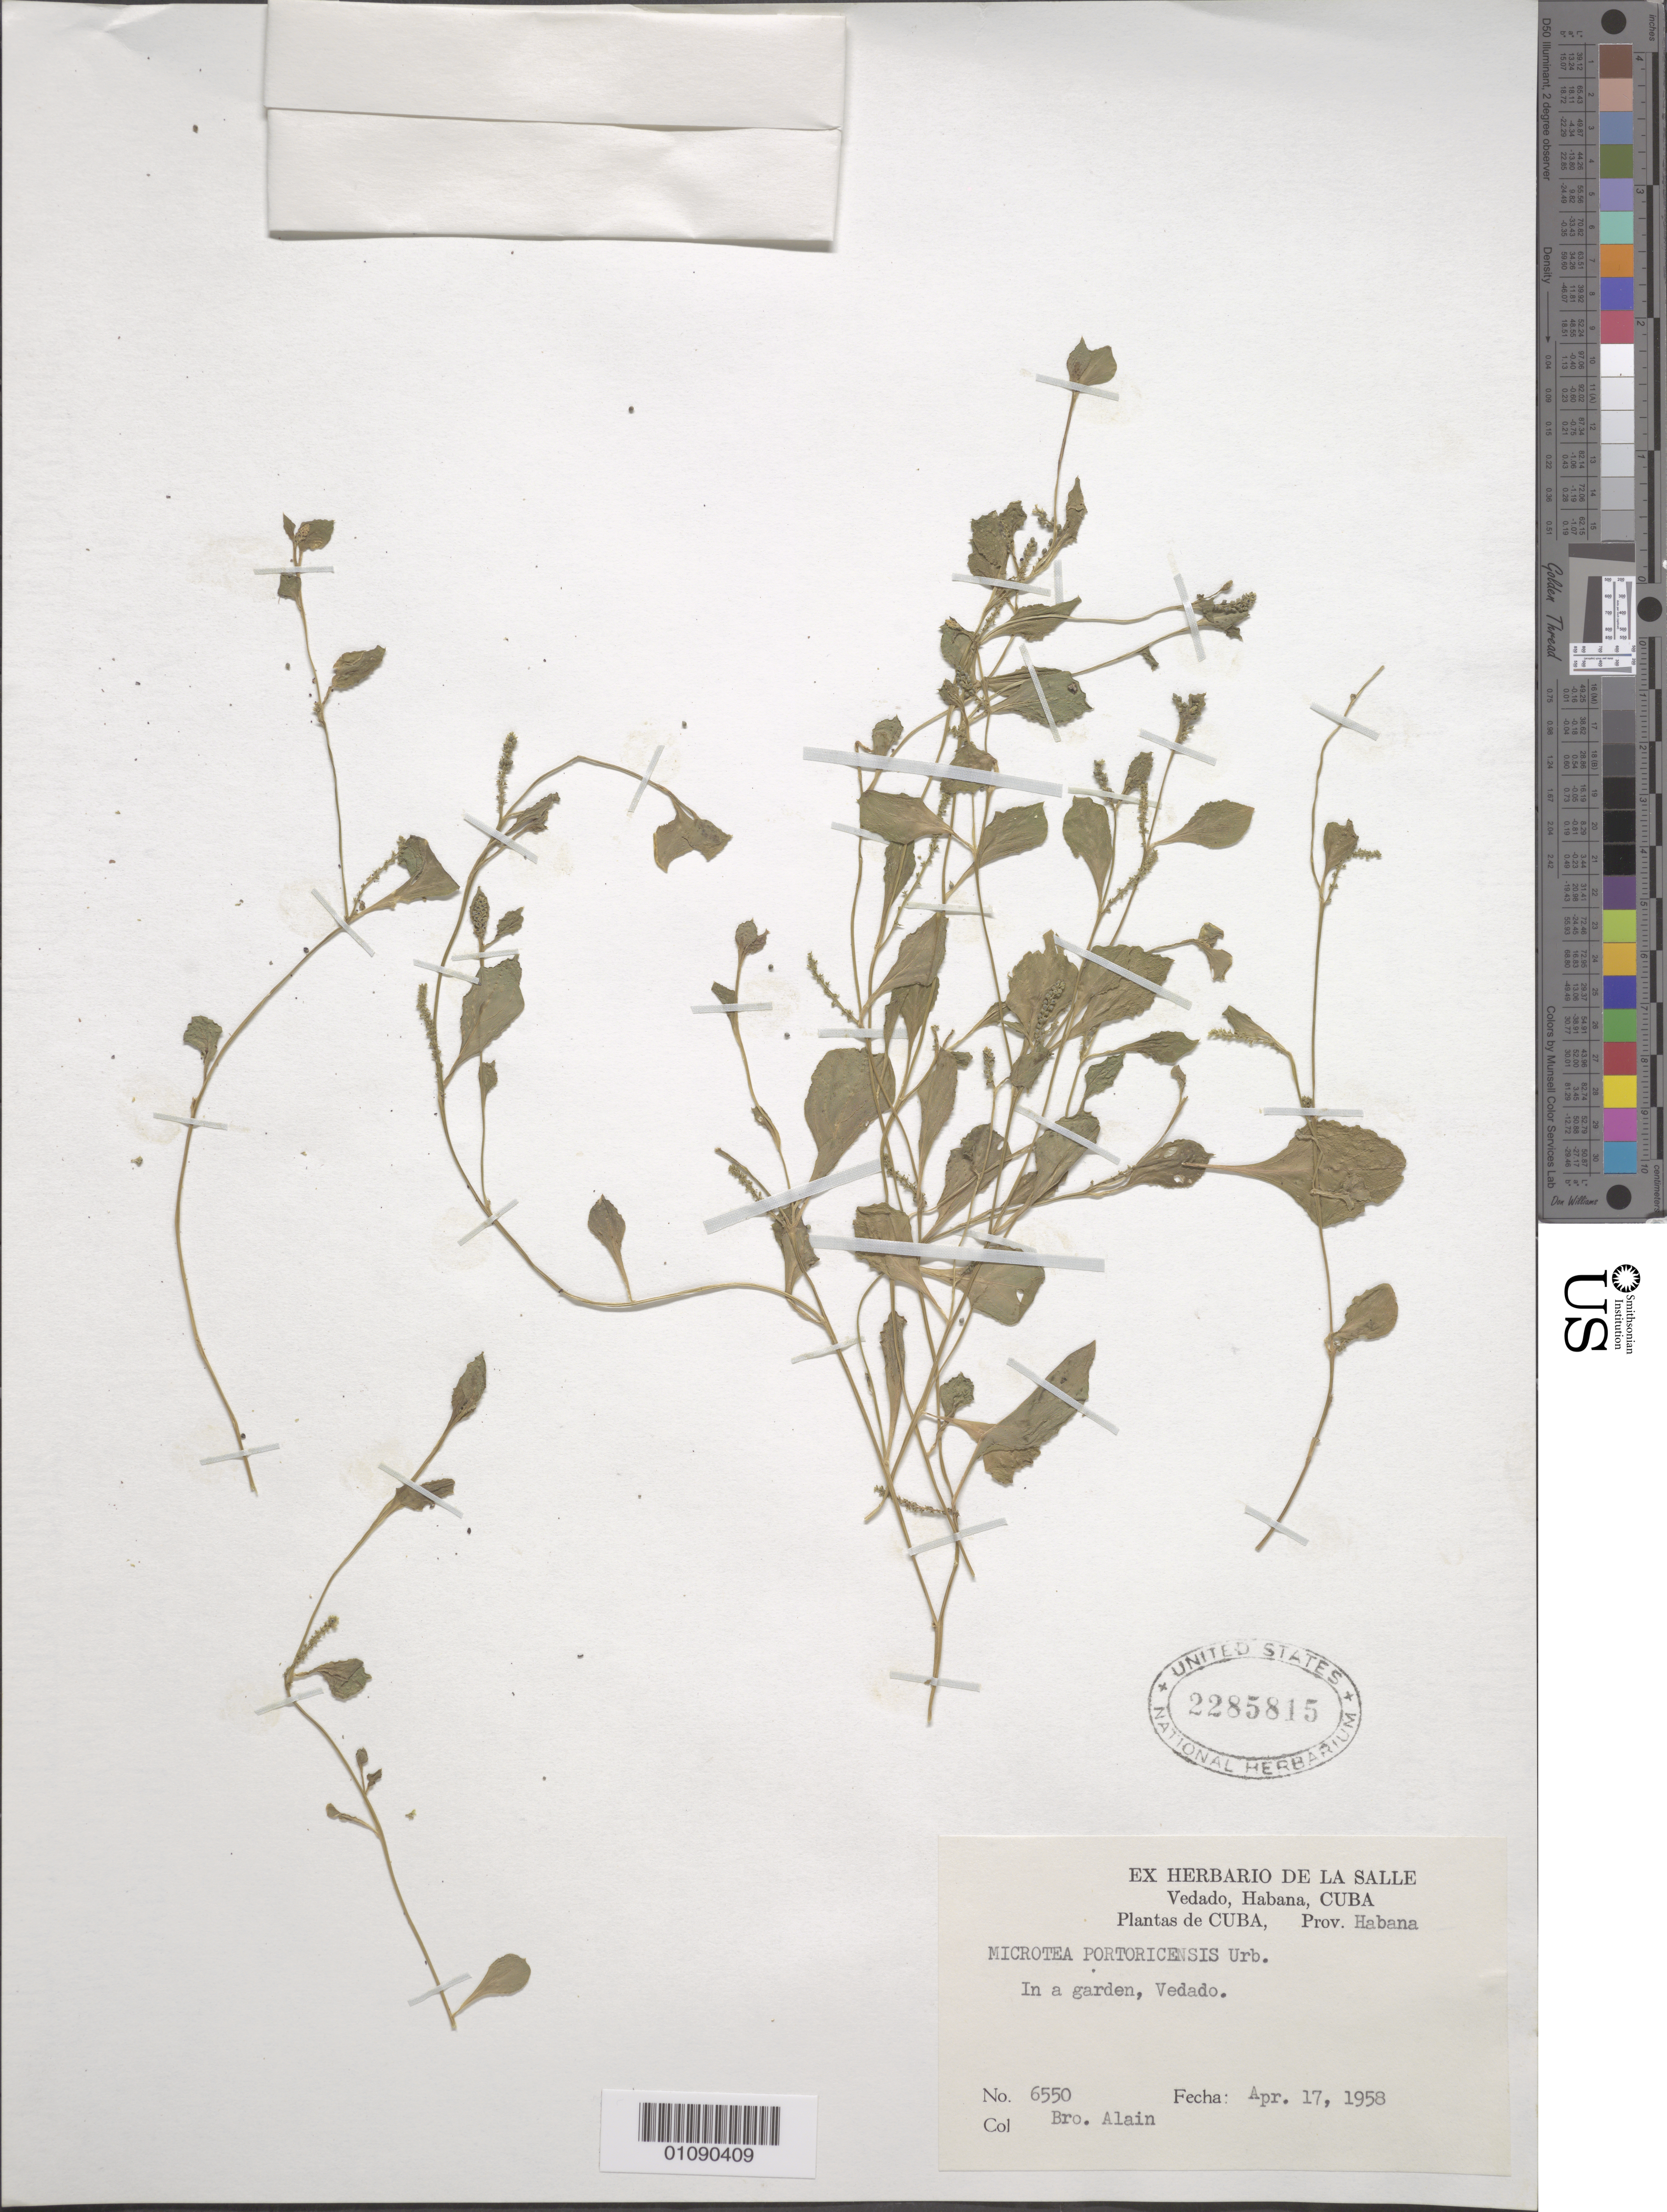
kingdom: Plantae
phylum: Tracheophyta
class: Magnoliopsida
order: Caryophyllales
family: Microteaceae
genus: Microtea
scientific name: Microtea portoricensis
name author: Urb.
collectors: A. H. Liogier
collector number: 6550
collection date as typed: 17 Apr 1958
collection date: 1958-04-17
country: Cuba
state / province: La Habana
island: Cuba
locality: Habana, Vedado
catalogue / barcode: US 2285815